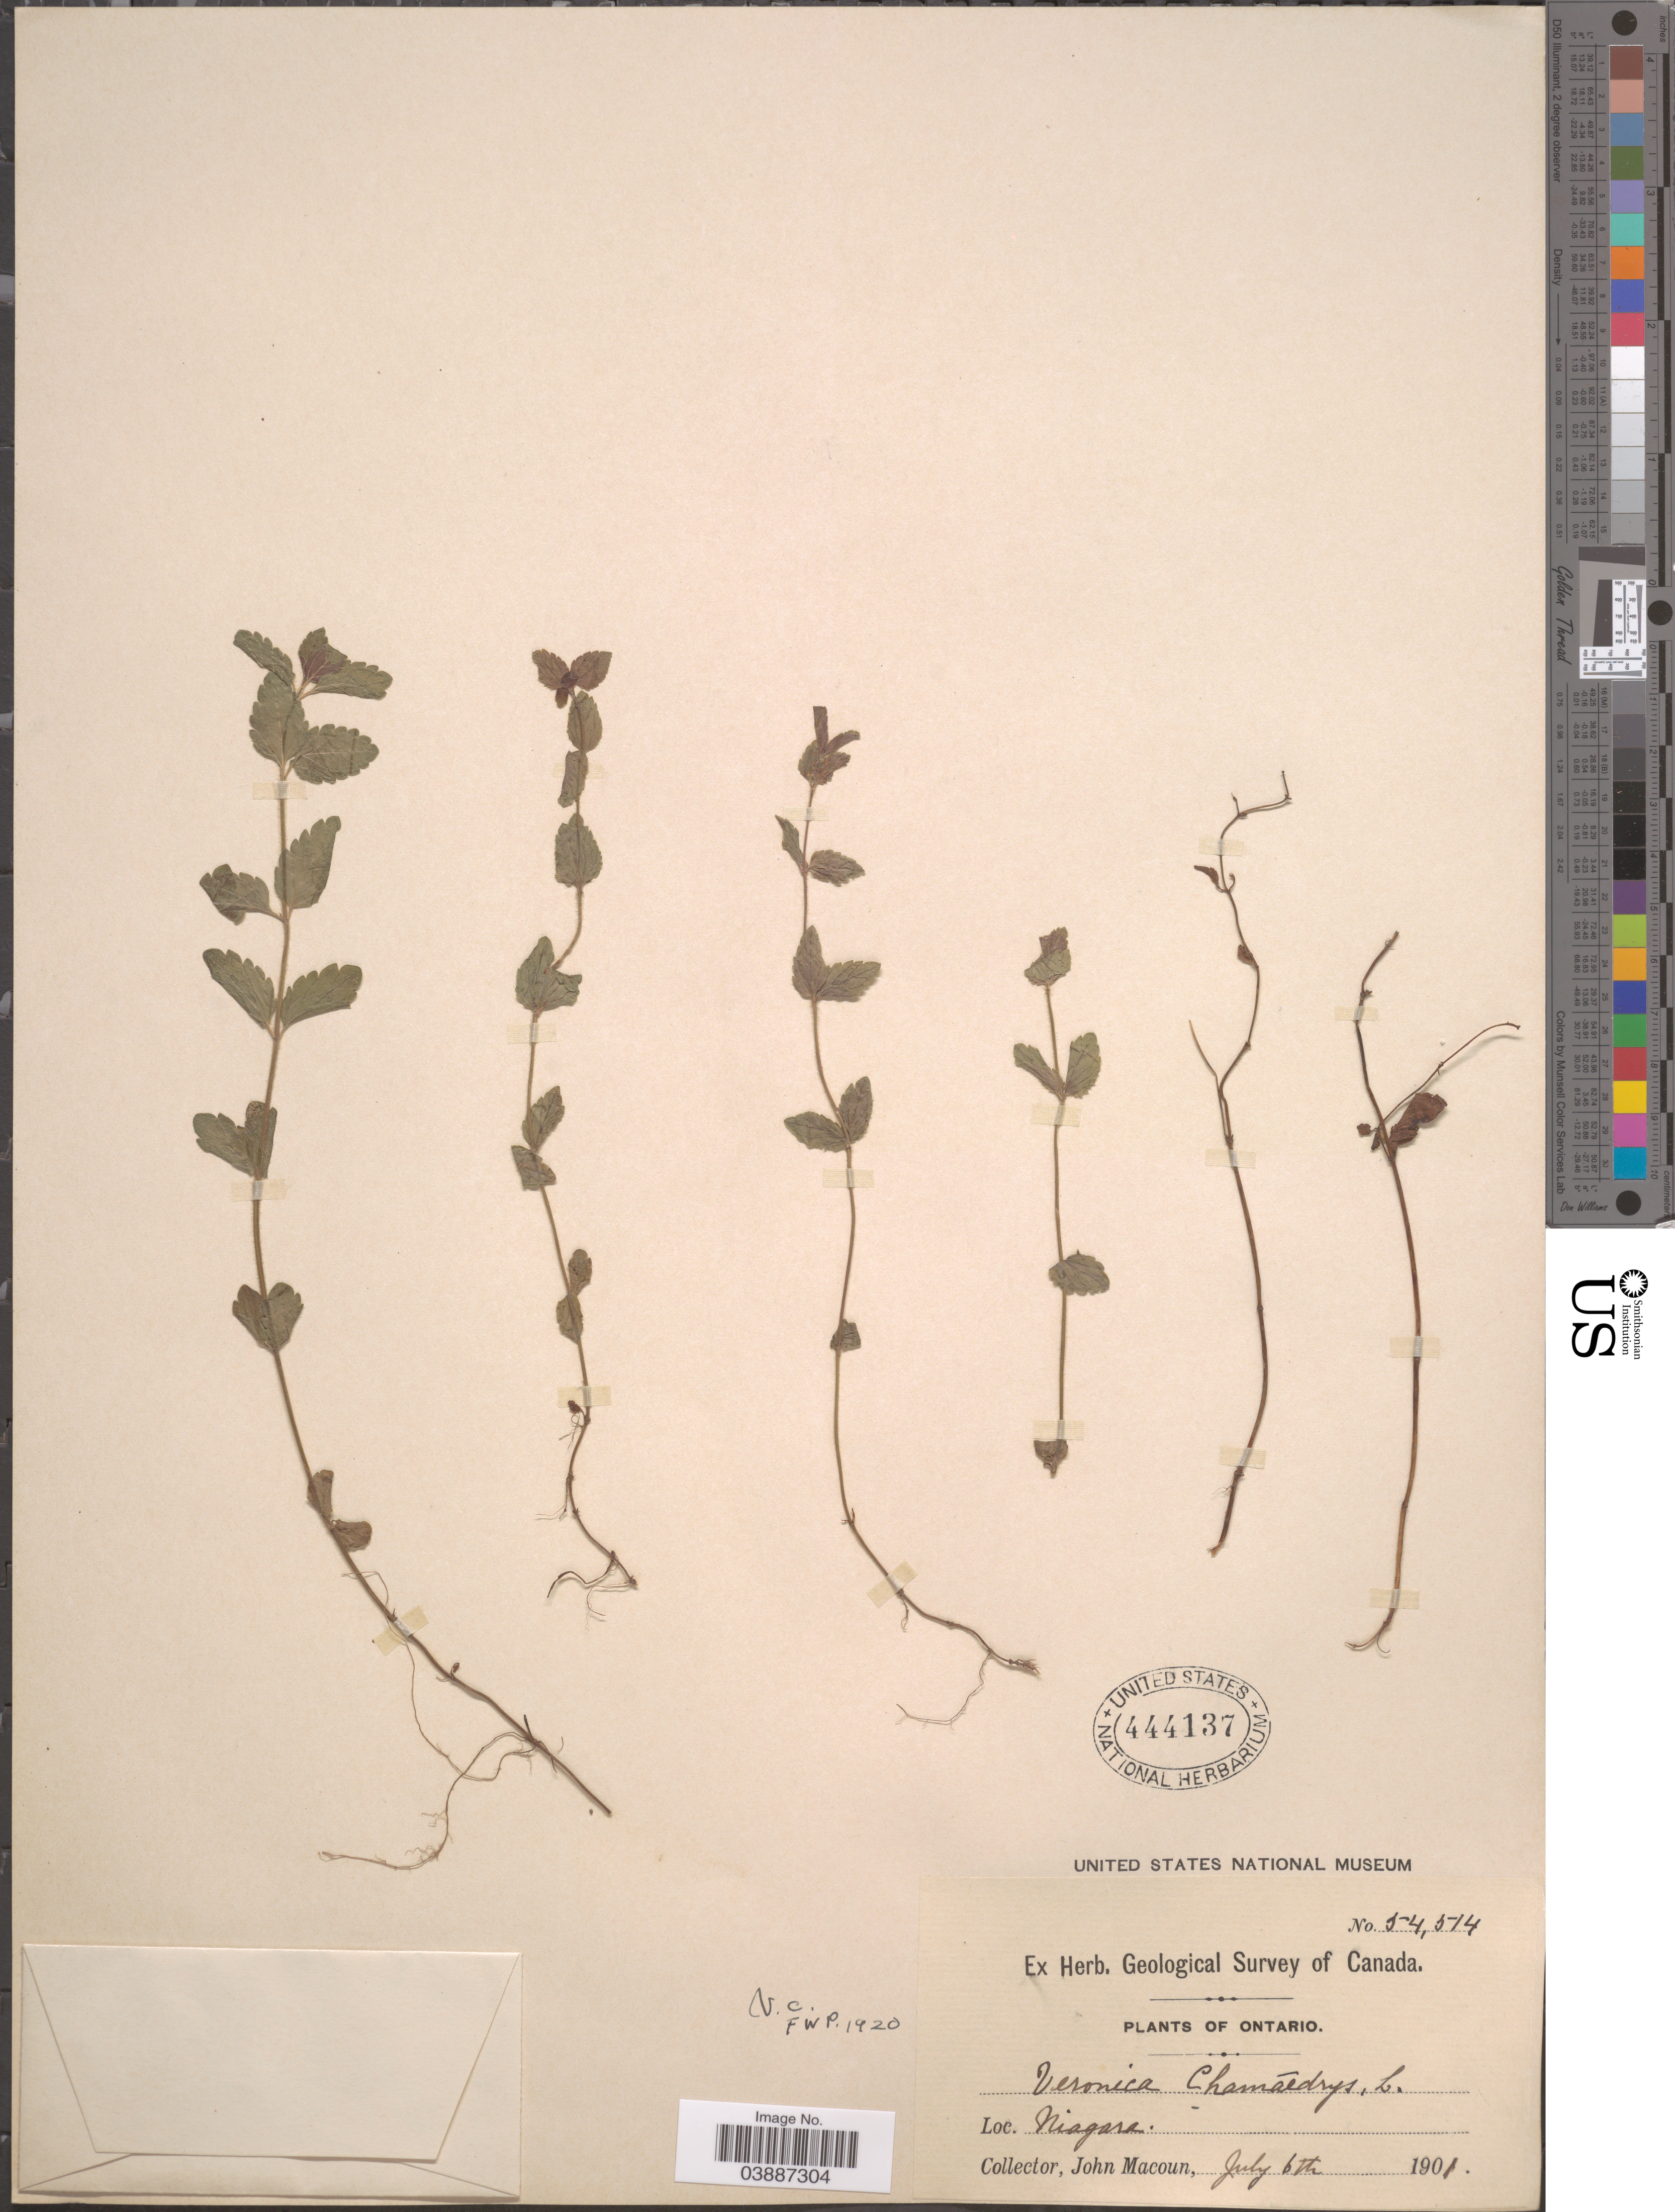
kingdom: Plantae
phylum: Tracheophyta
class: Magnoliopsida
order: Lamiales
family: Plantaginaceae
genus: Veronica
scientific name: Veronica chamaedrys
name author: L.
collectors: J. Macoun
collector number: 54514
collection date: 1901-07-06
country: Canada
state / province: Ontario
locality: Niagara.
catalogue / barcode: US 444137